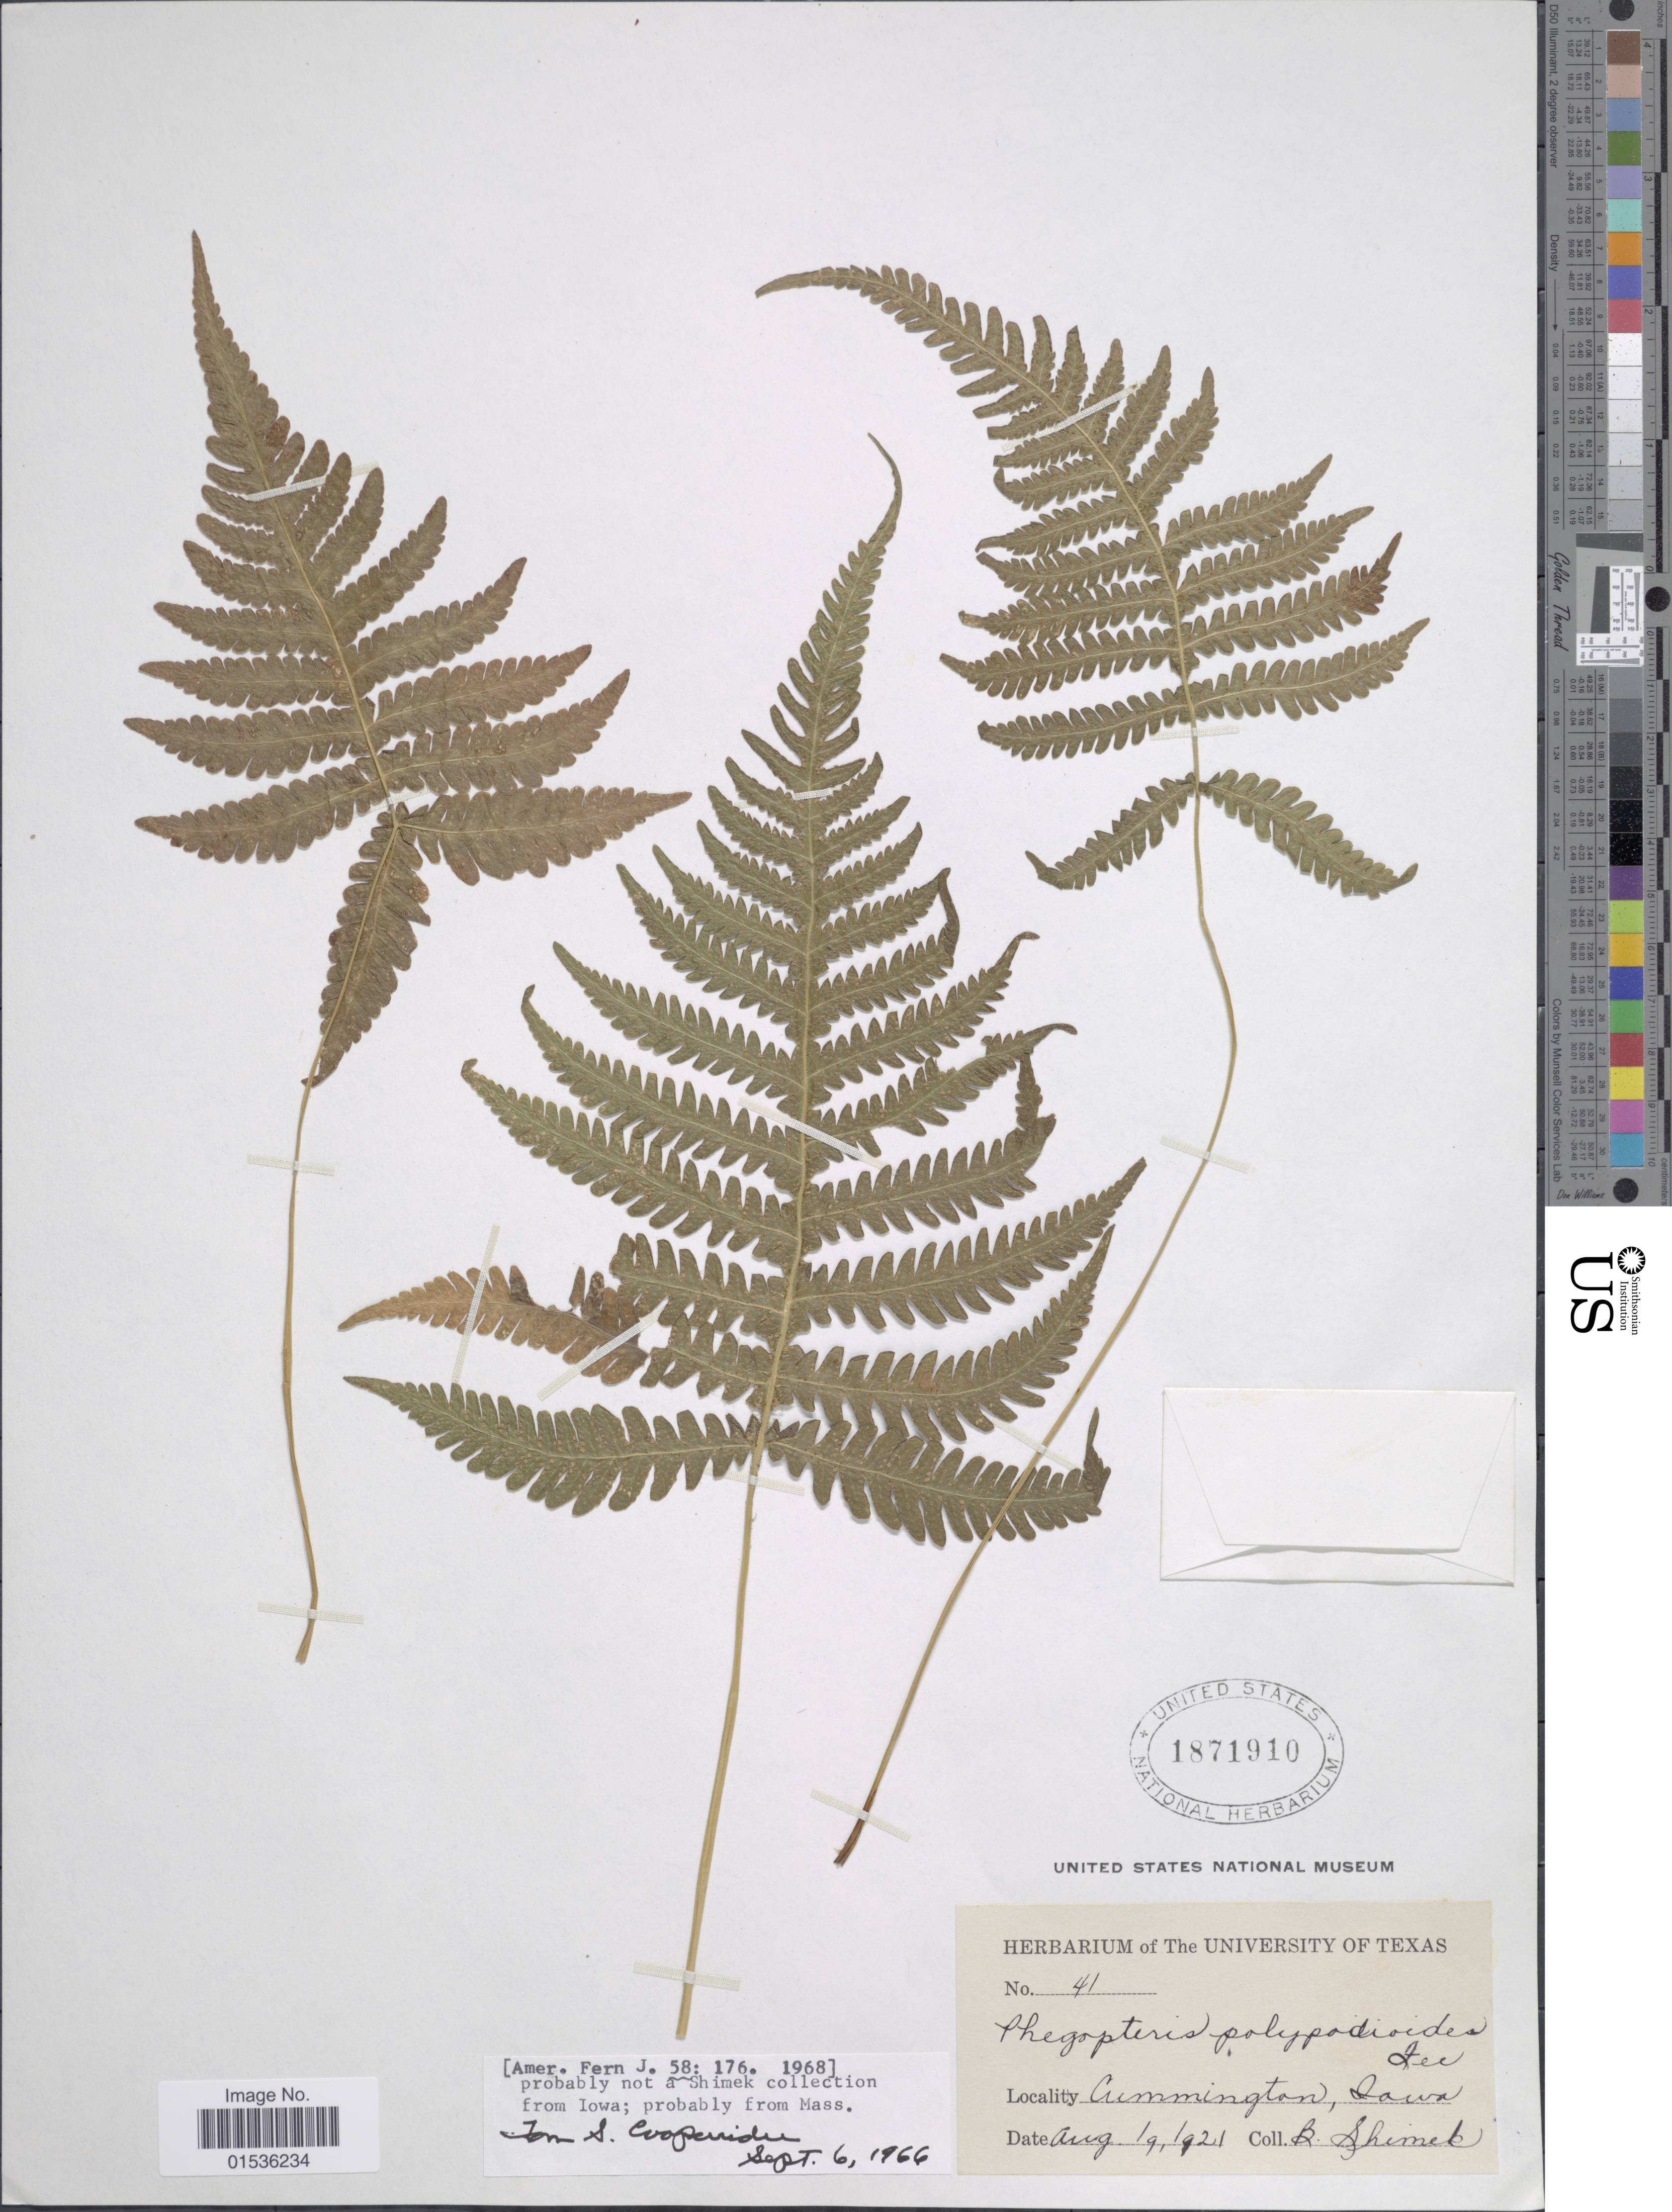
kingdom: Plantae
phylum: Tracheophyta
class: Polypodiopsida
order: Polypodiales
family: Thelypteridaceae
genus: Phegopteris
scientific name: Phegopteris connectilis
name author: (Michx.) Watt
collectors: B. Shimek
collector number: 41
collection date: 1921-08-19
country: United States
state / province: Iowa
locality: Cummington, Iowa.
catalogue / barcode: US 1871910